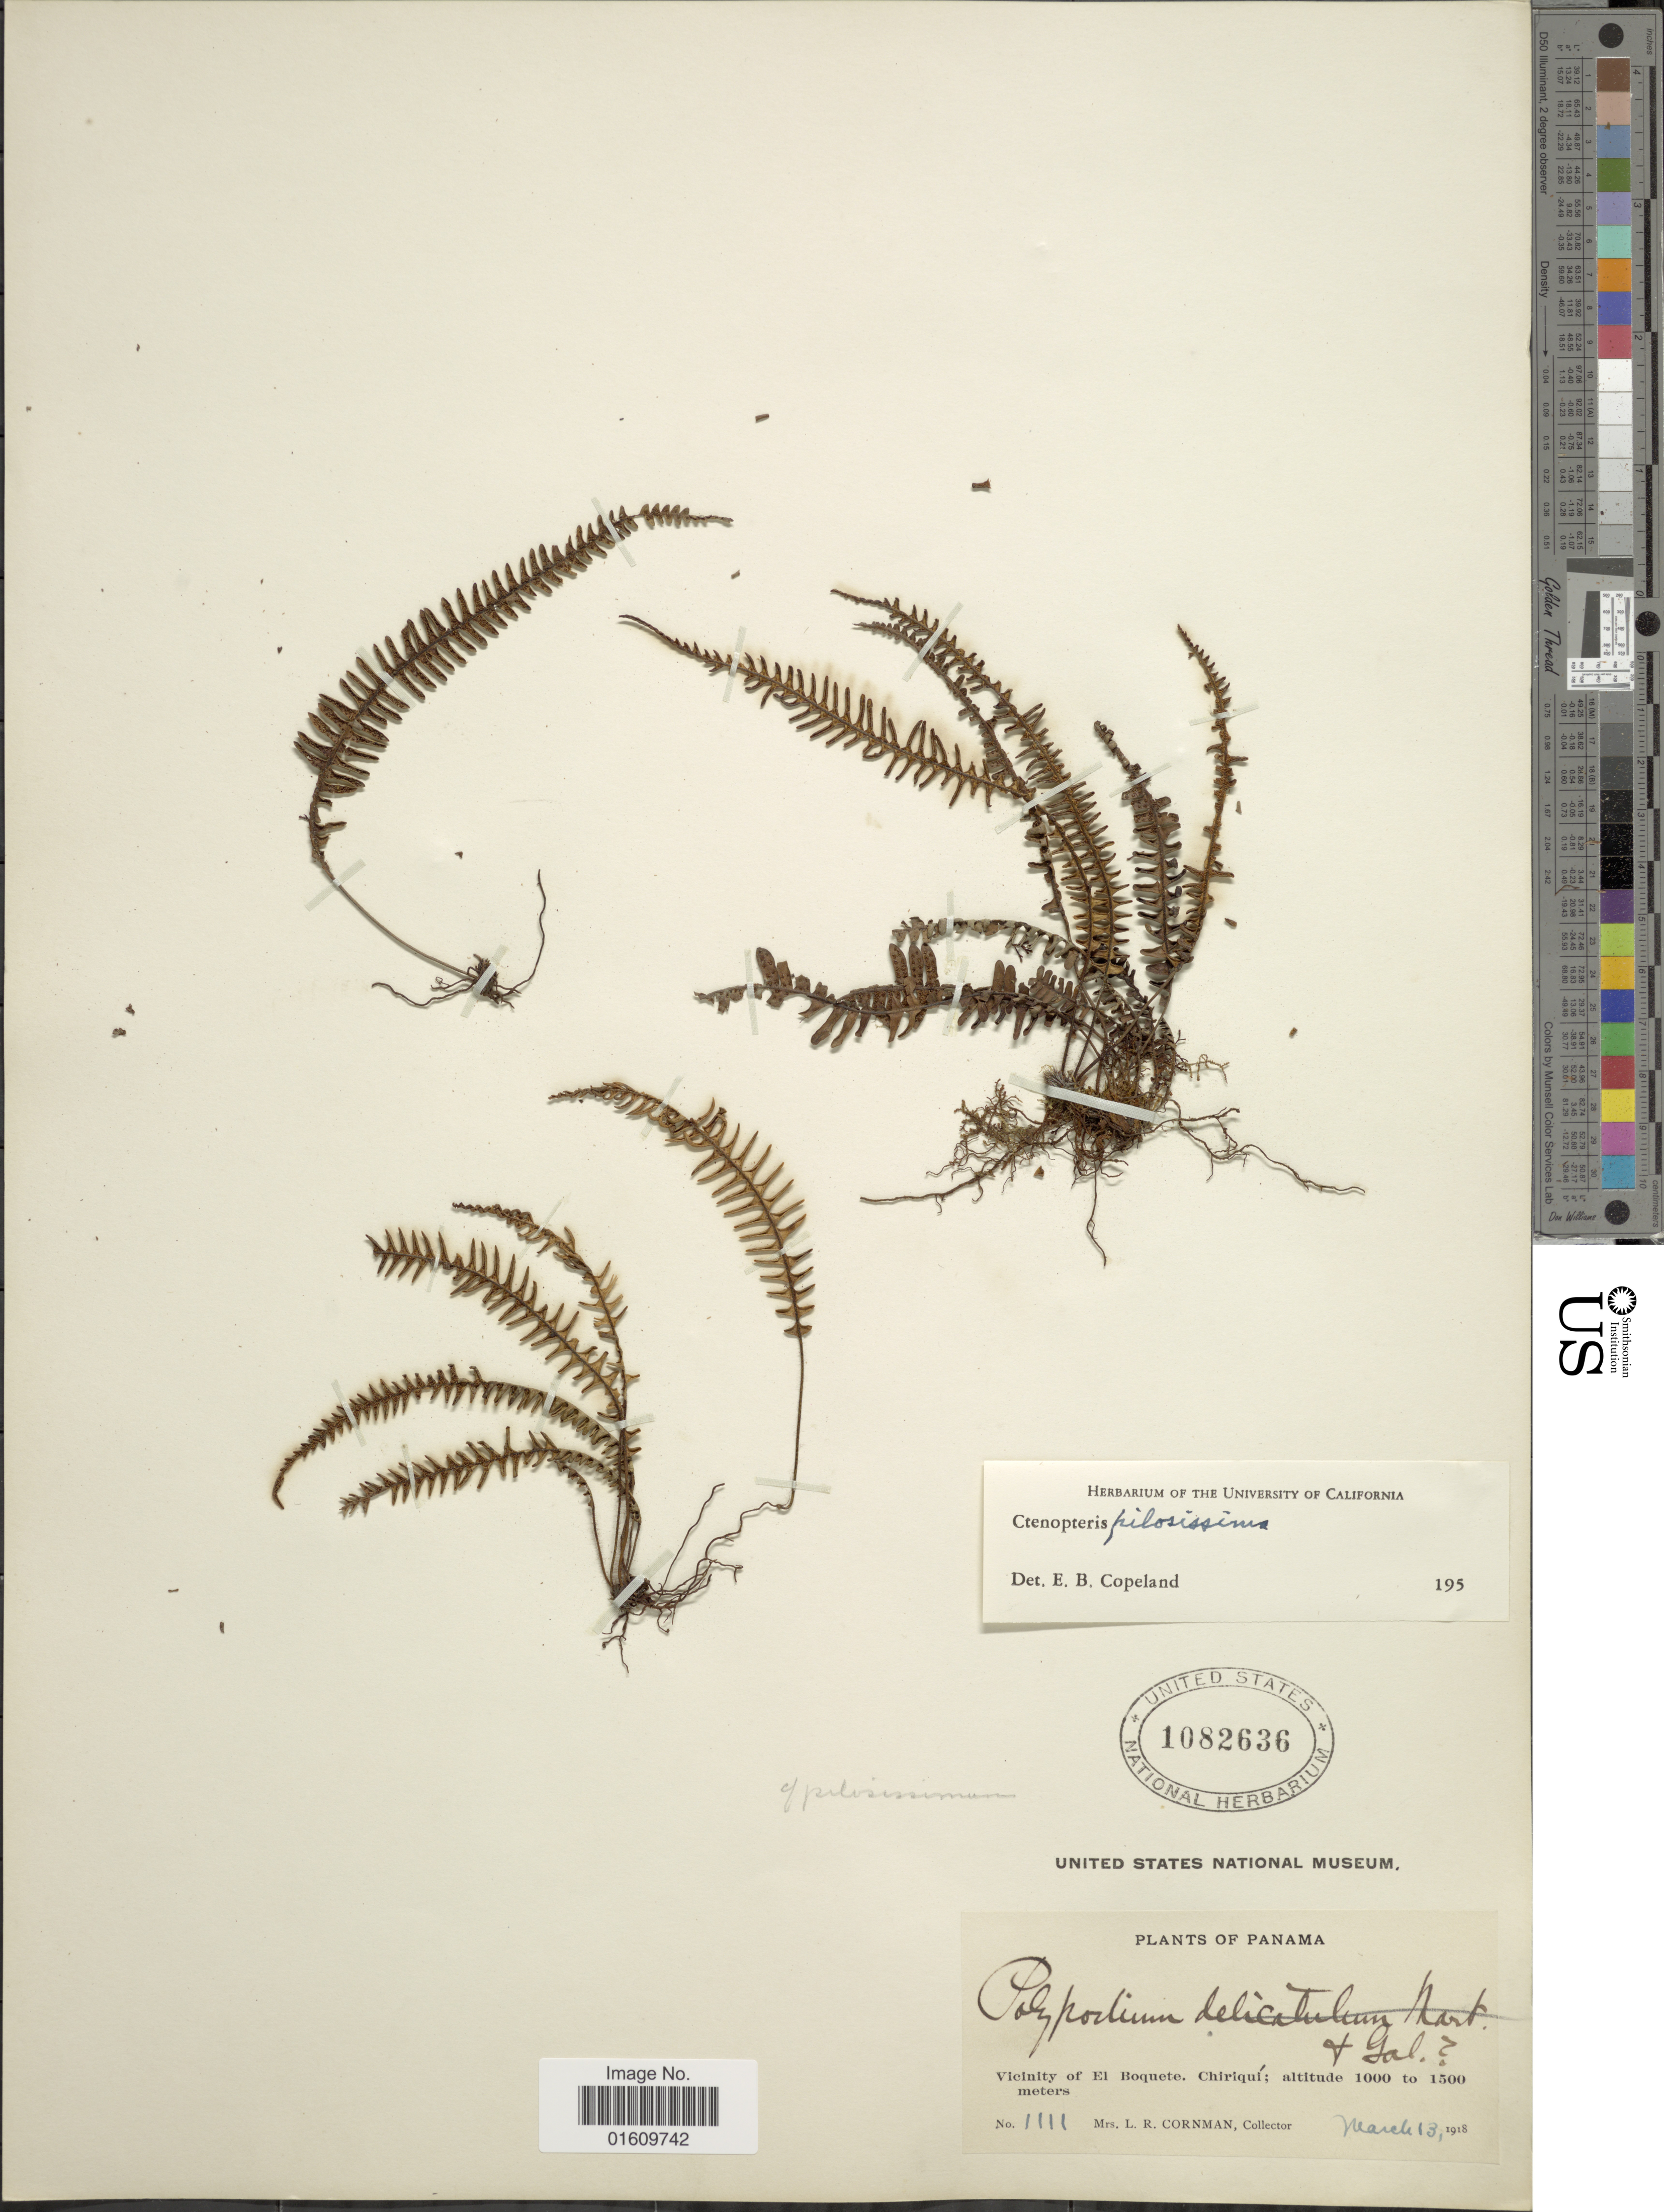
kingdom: Plantae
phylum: Tracheophyta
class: Polypodiopsida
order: Polypodiales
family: Polypodiaceae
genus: Melpomene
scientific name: Melpomene xiphopteroides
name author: (Liebm.) A.R. Sm. & R.C. Moran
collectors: L. Cornman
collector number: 1111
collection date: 1918-03-13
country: Panama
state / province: Chiriqui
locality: Viciniy of El Boquete.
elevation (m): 1000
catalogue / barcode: US 1082636